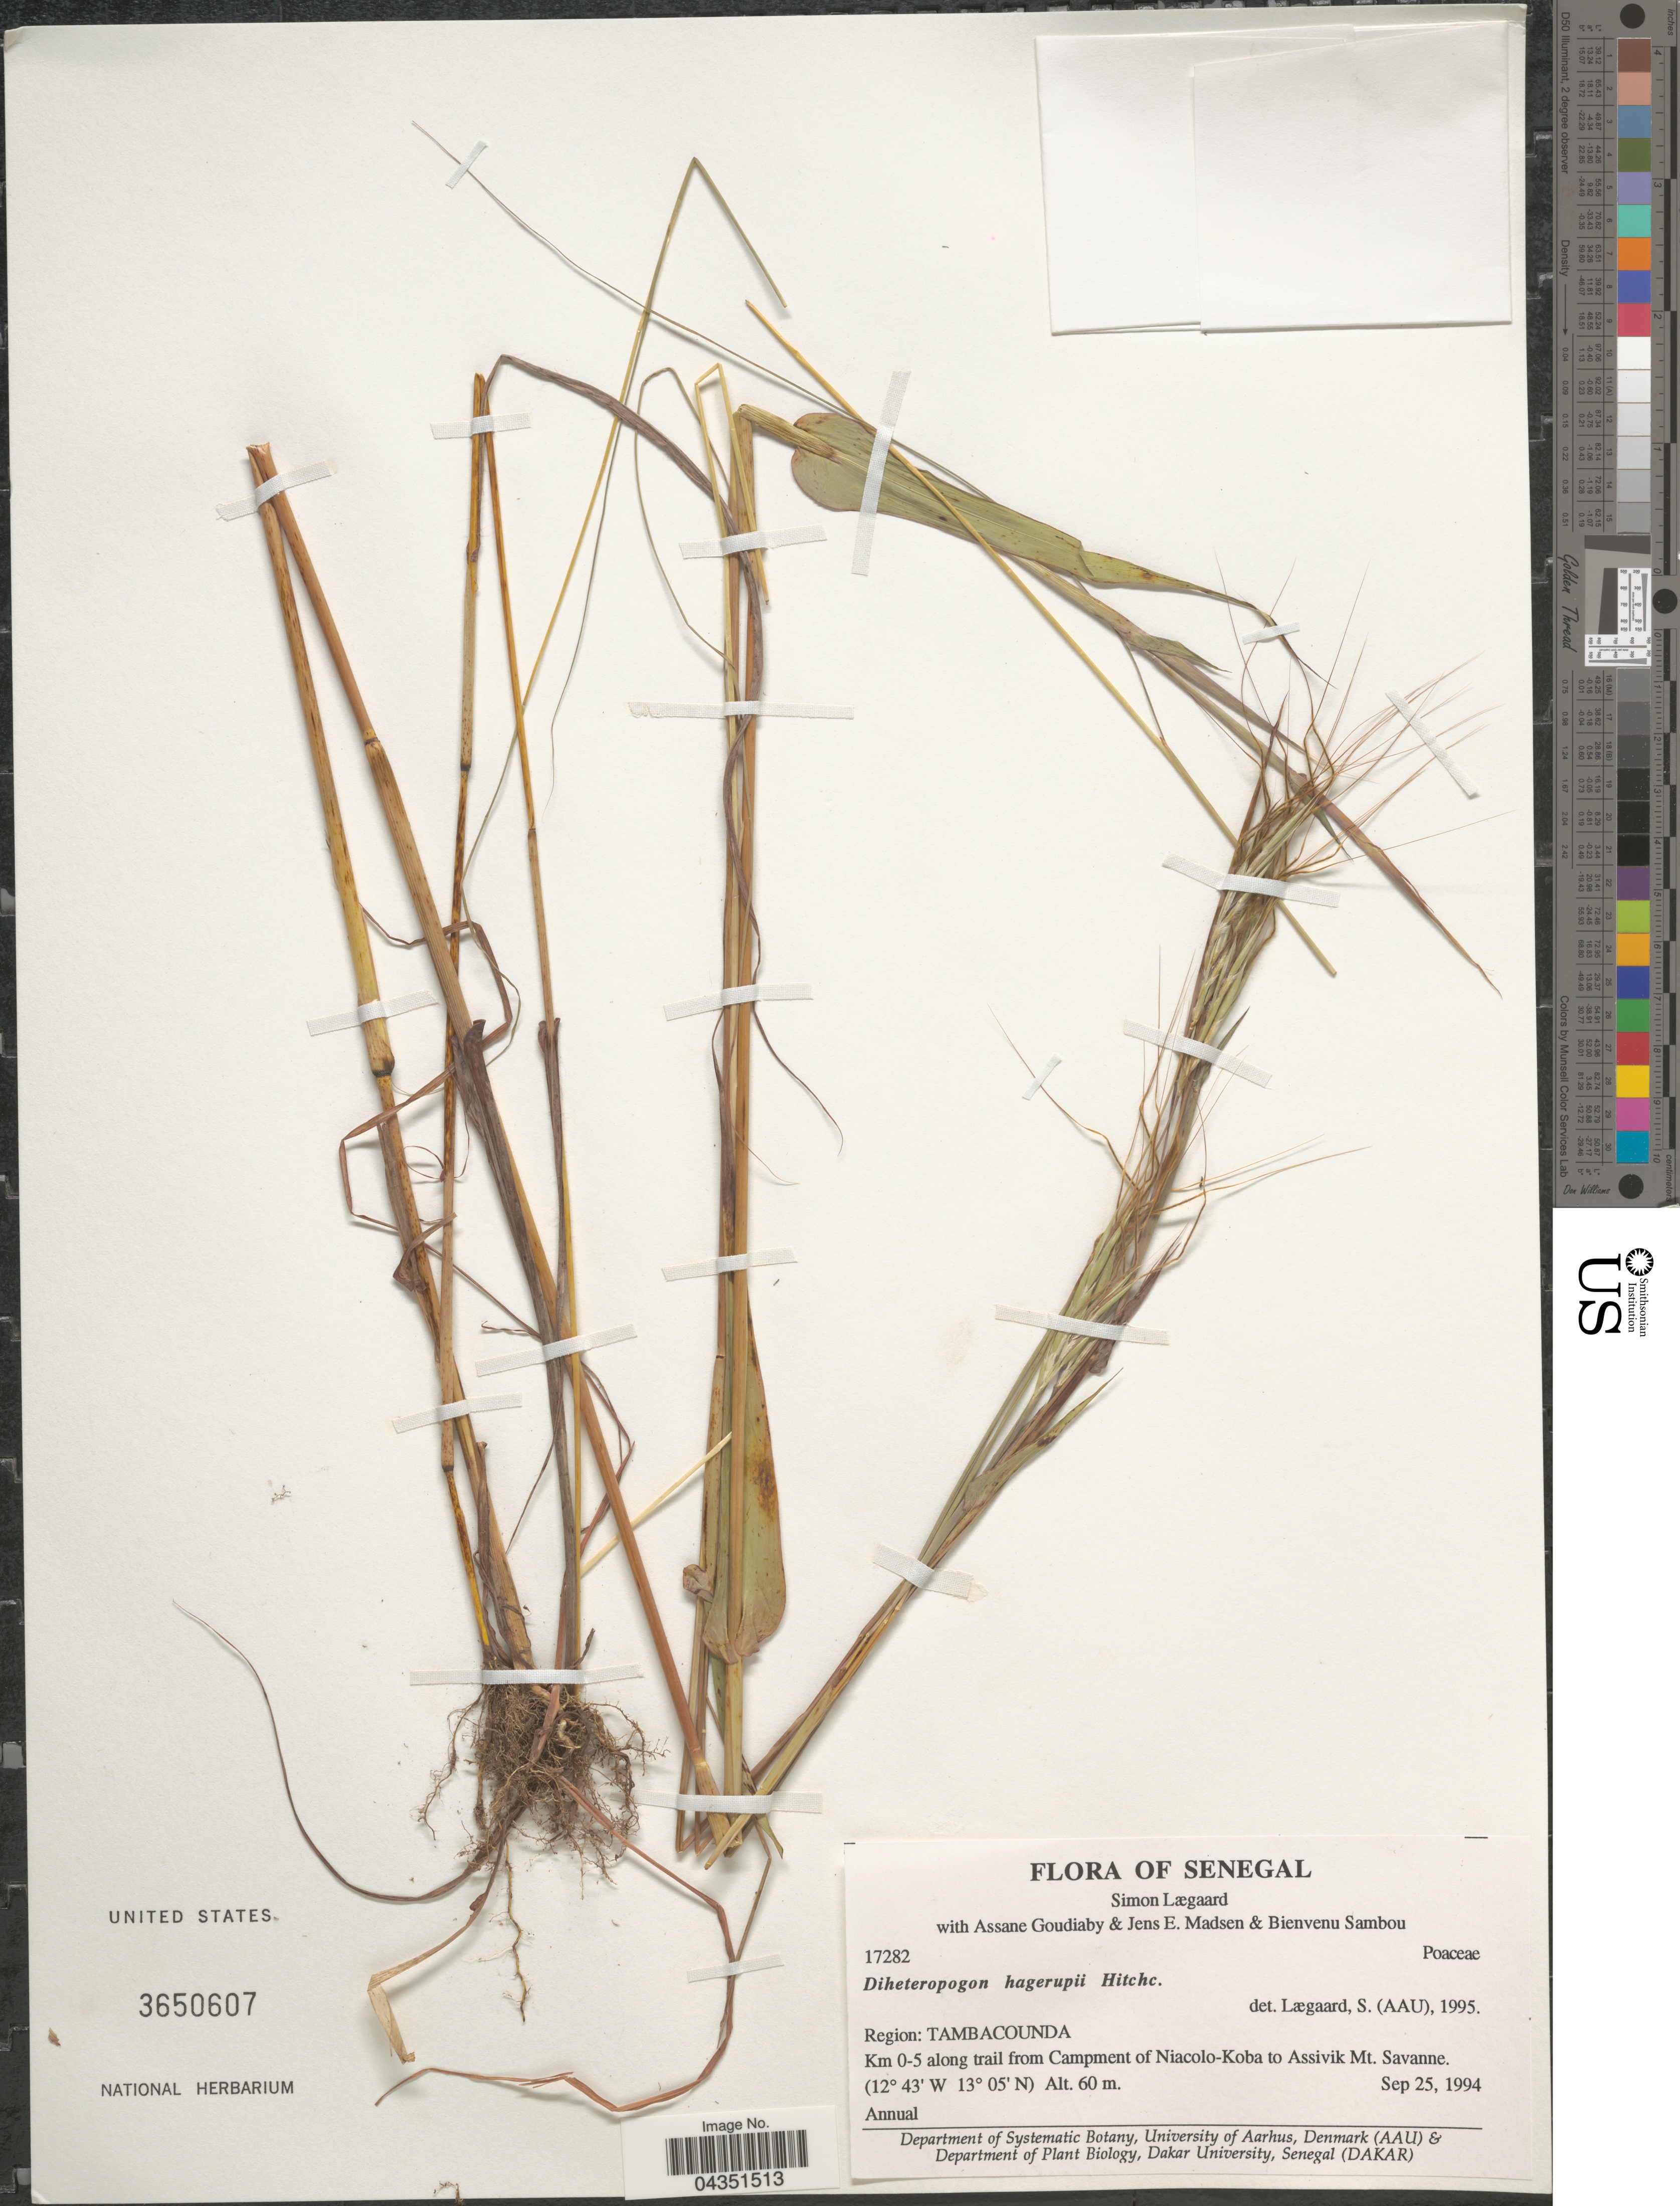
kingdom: Plantae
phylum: Tracheophyta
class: Liliopsida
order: Poales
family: Poaceae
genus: Diheteropogon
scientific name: Diheteropogon hagerupii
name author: Hitchc.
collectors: S. Lægaard, A. Goudiaby, J. E. Madsen & B. Sambou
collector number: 17282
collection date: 1994-09-25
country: Senegal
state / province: Tambacounda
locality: Region: Tambacounda. Km 0-5 along trail from Campment of Niacolo-Koba to Assivik Mt. Savanne.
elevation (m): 60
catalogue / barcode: US 3650607